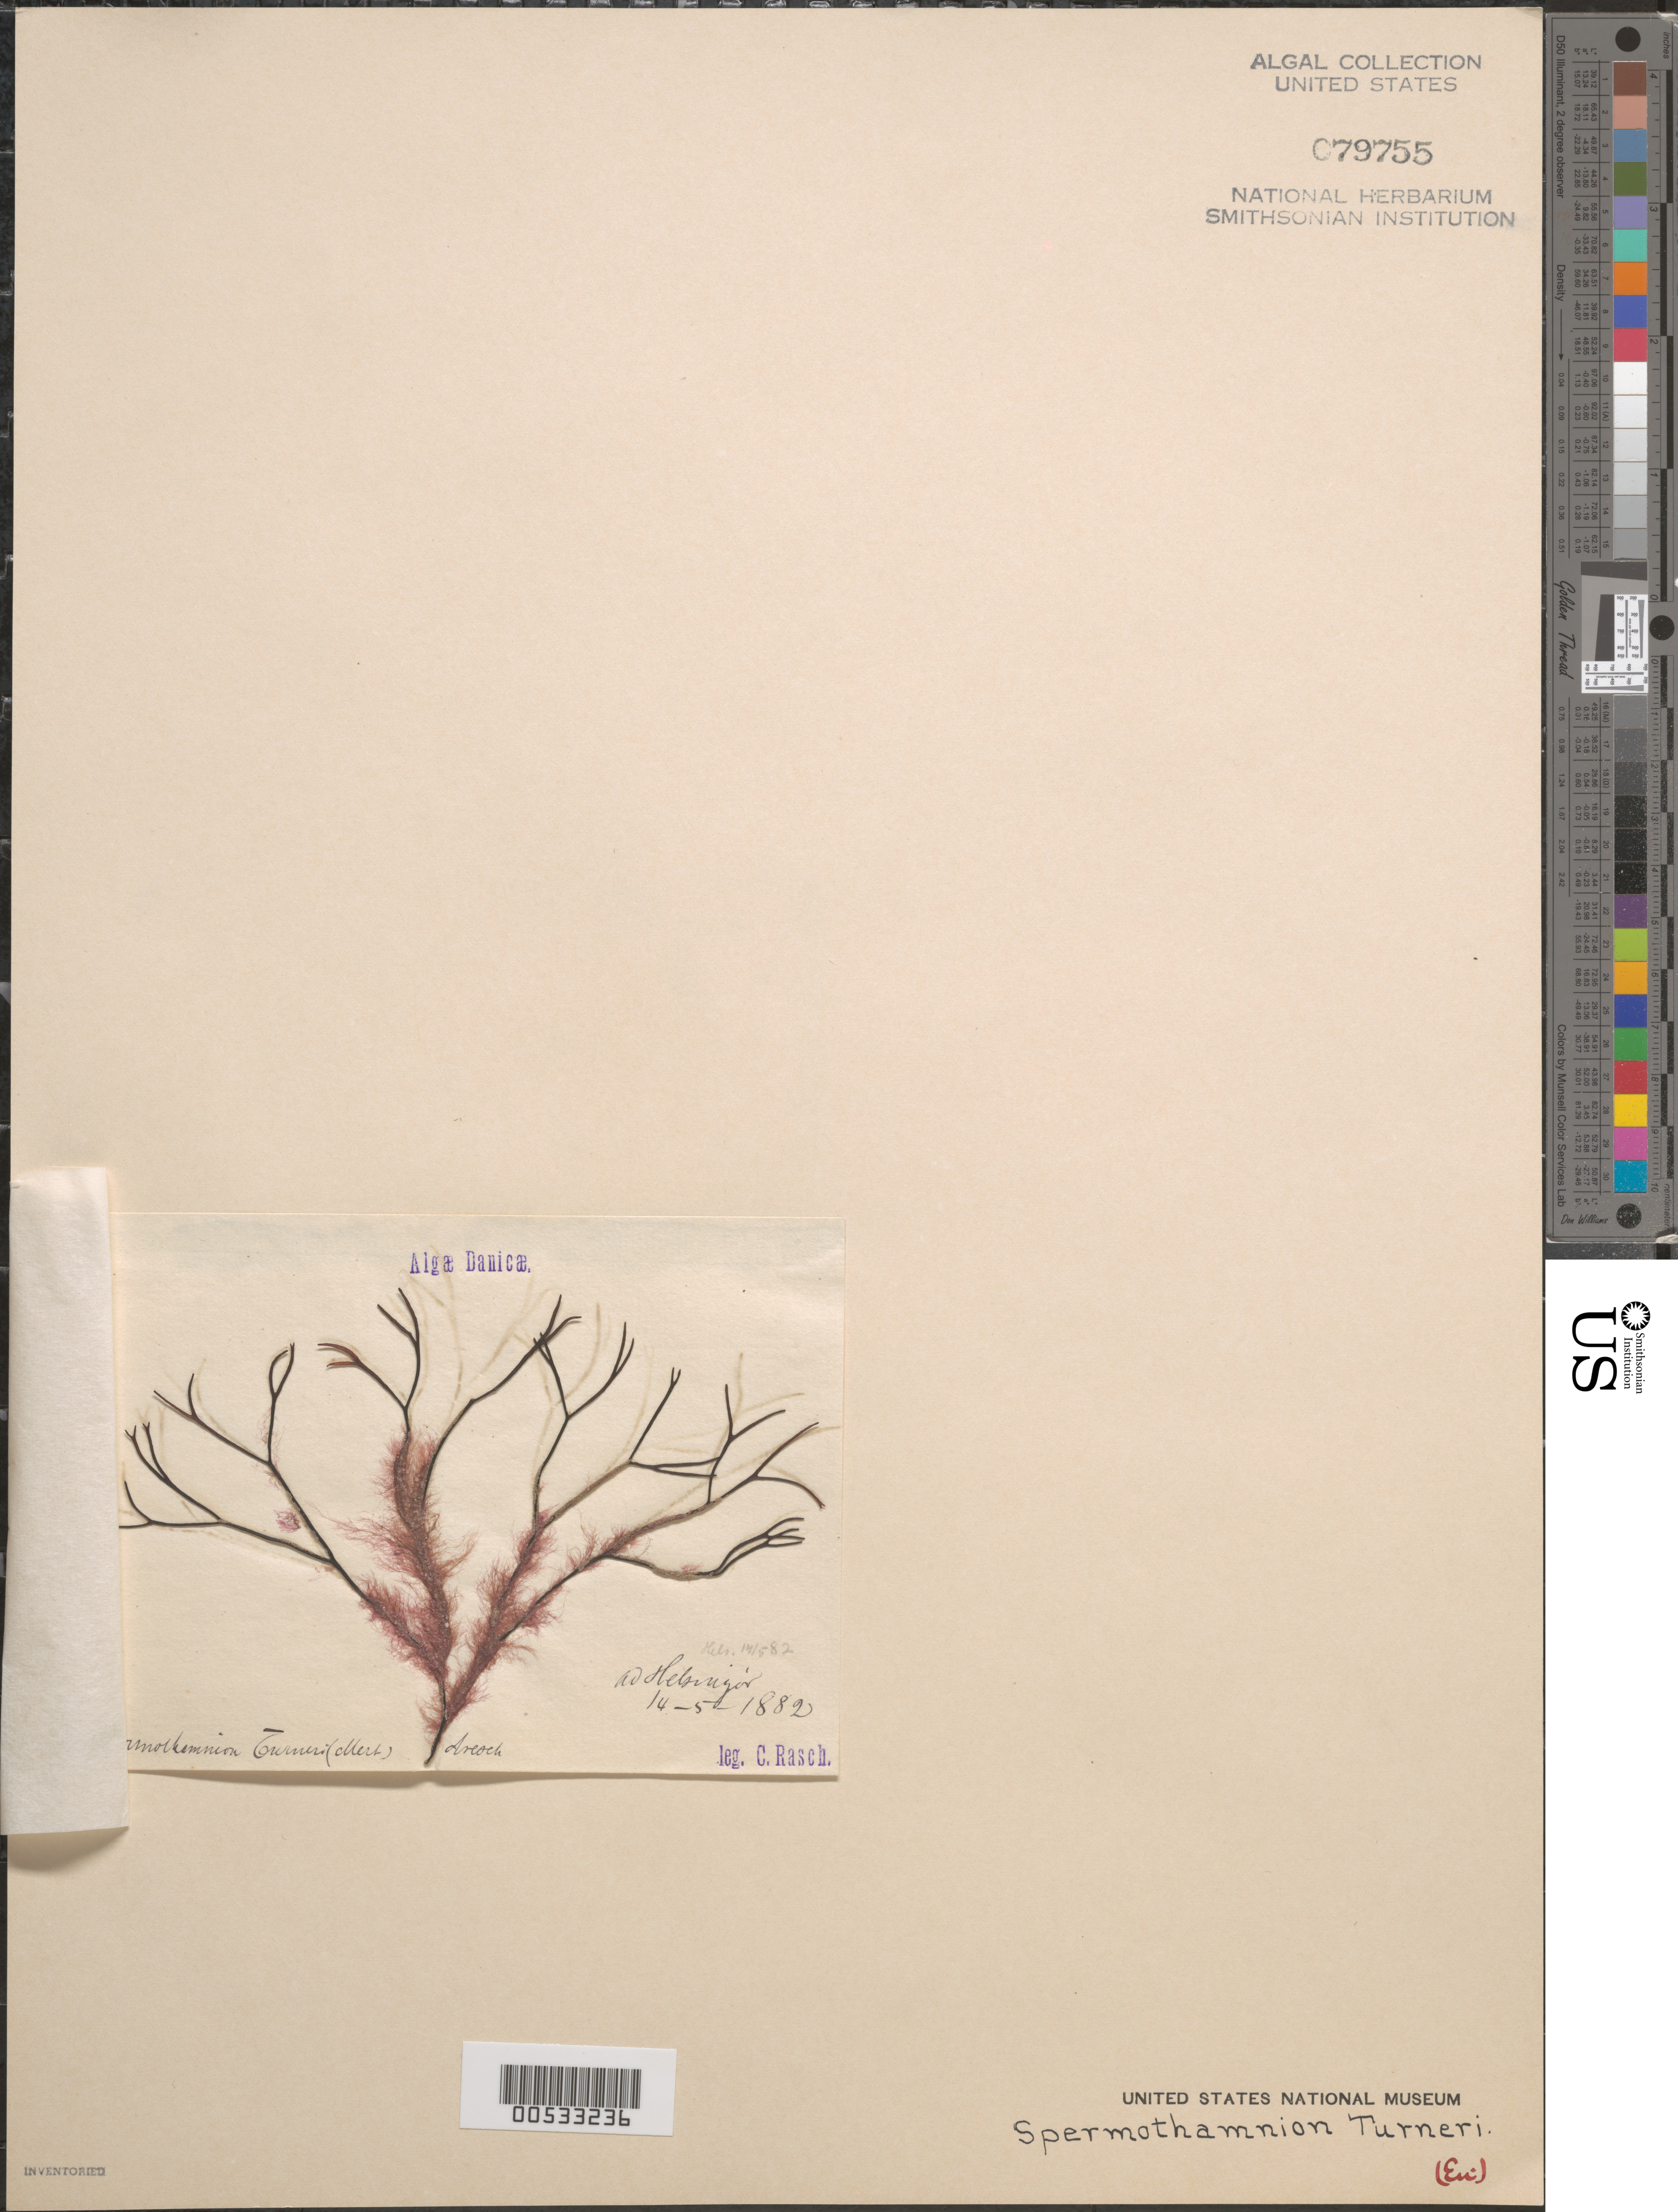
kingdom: Plantae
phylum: Rhodophyta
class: Florideophyceae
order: Ceramiales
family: Ceramiaceae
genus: Scagelothamnion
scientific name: Scagelothamnion turneri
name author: (Mert. ex Roth) A. Athanasiadis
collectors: C. Rasch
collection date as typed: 14 May 1882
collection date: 1882-05-14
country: Denmark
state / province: Hovedstaden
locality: Helsingor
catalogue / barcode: US 79755